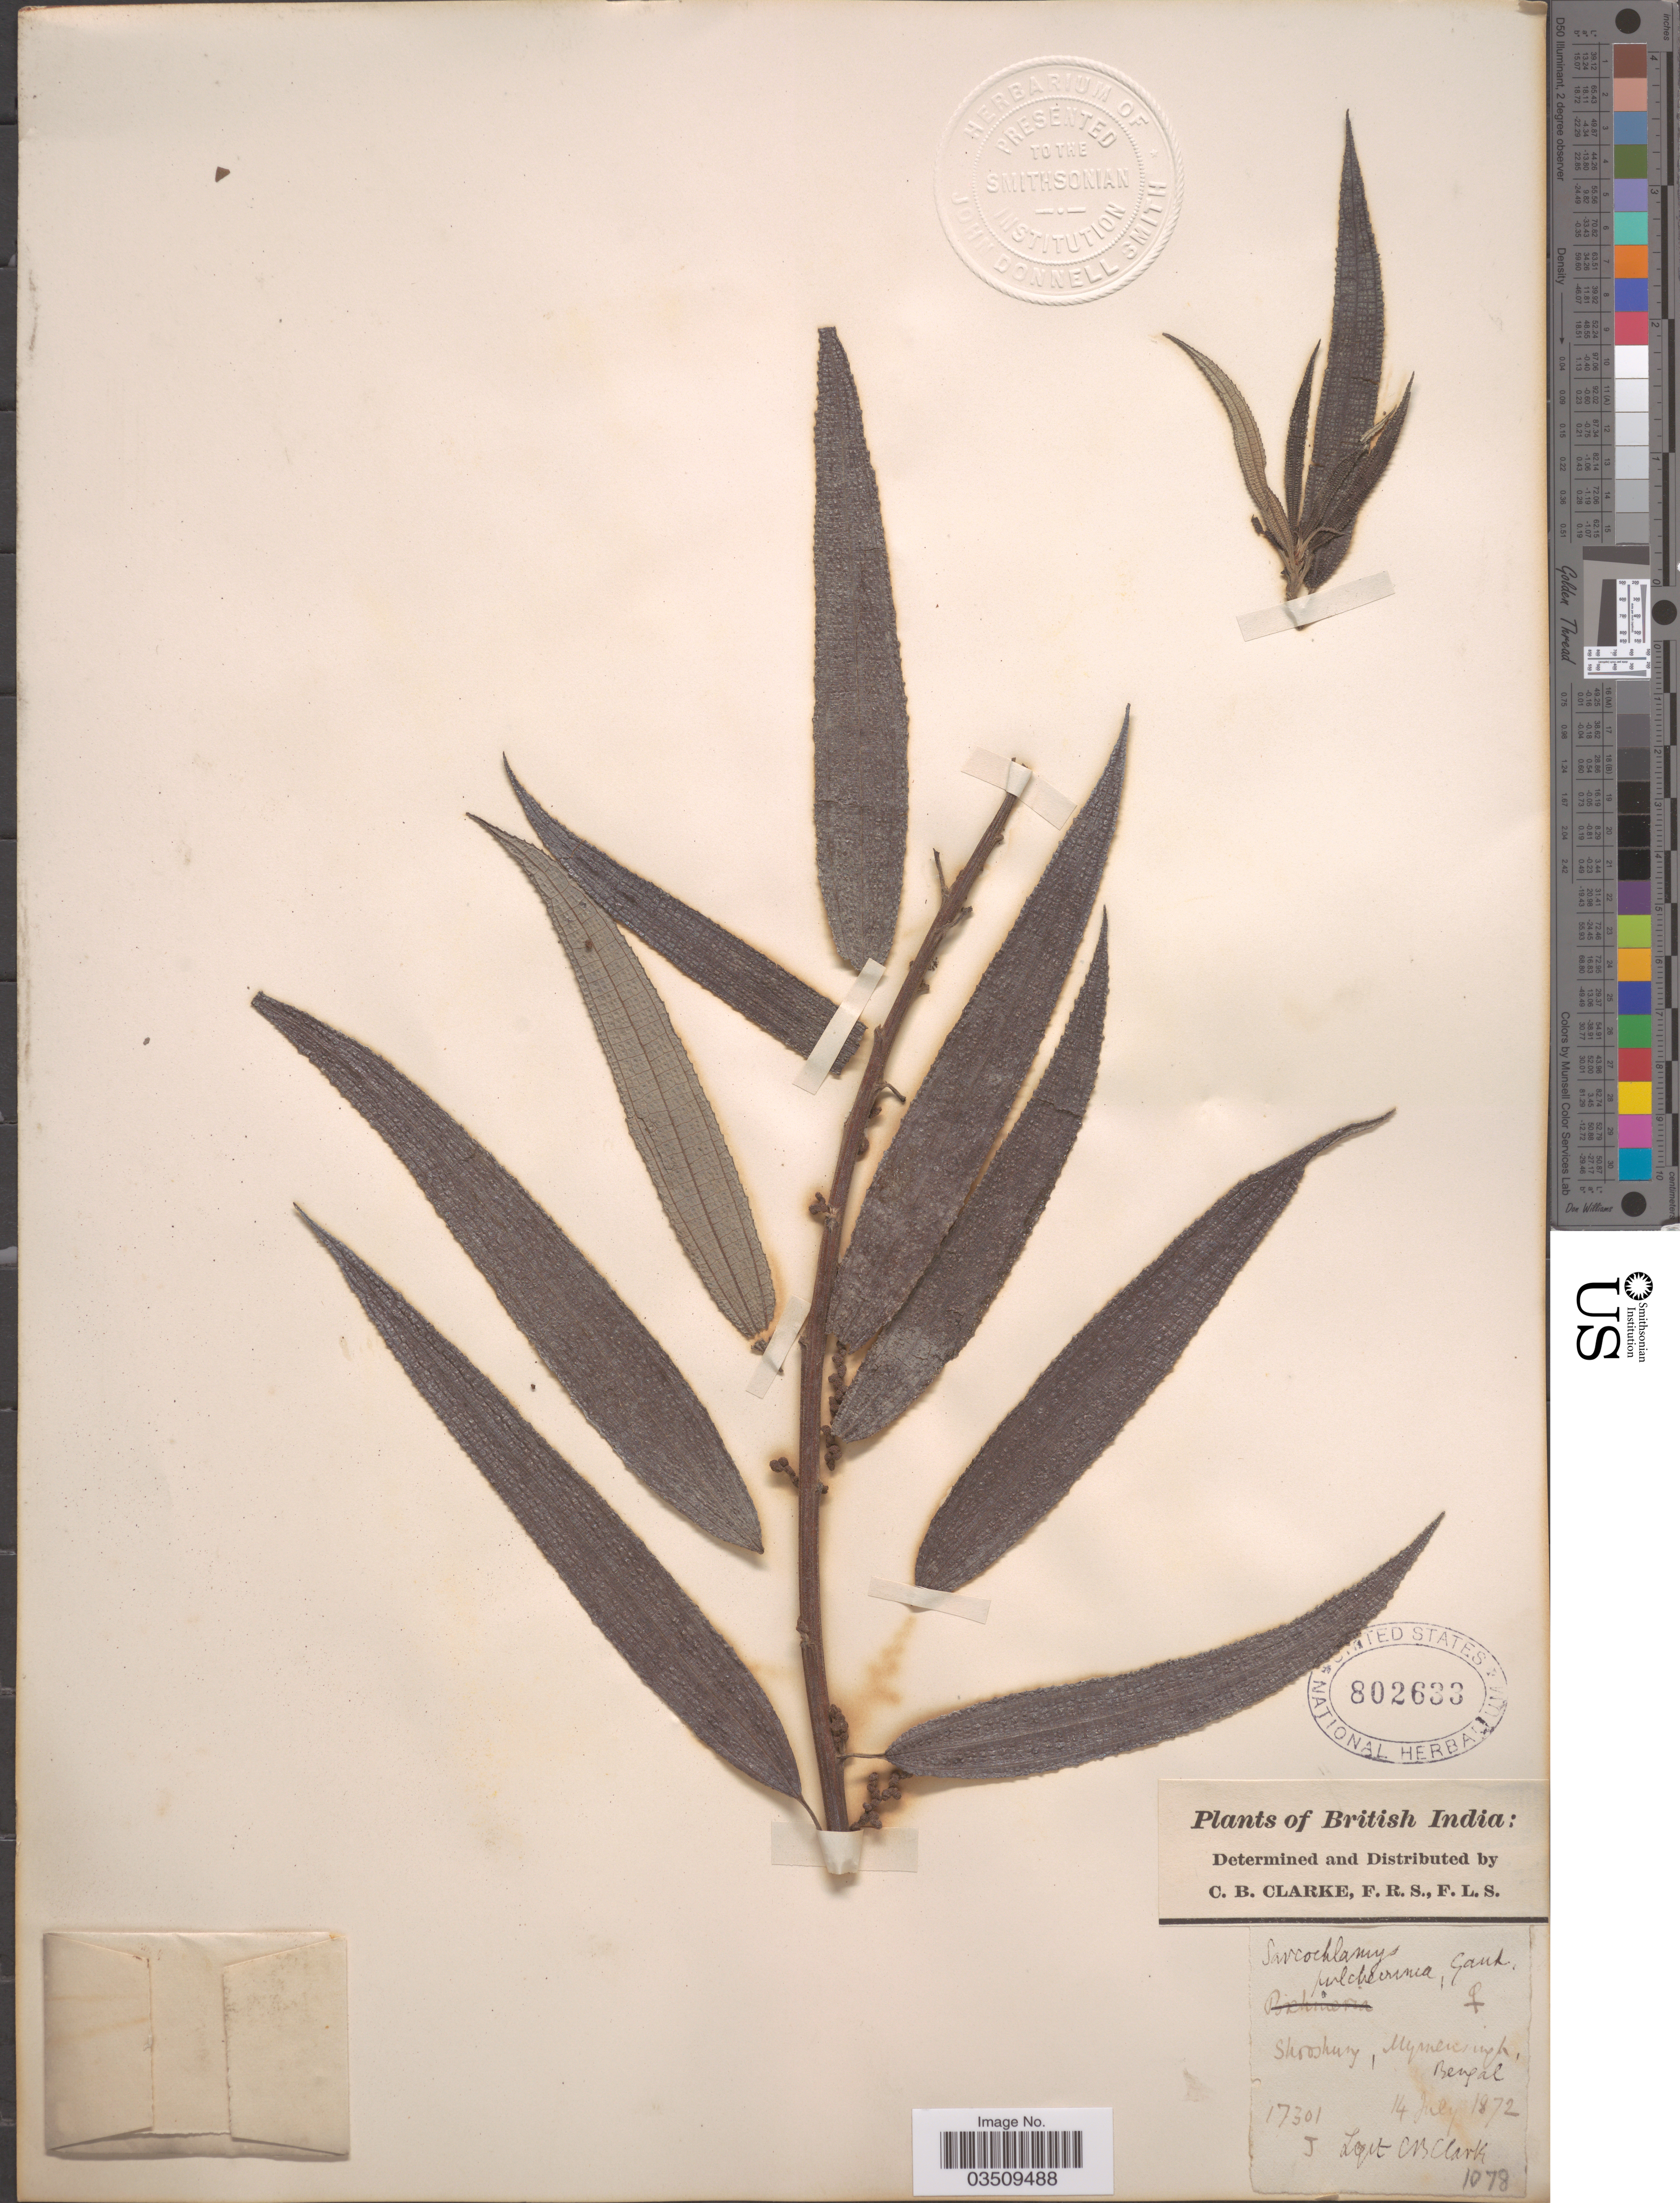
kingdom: Plantae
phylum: Tracheophyta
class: Magnoliopsida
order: Rosales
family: Urticaceae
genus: Sarcochlamys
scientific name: Sarcochlamys pulcherrima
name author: Gaudich.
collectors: C. B. Clarke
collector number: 17301F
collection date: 1872-07-14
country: Bangladesh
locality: British India. Shooshung, Mymensingh, Bengal.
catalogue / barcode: US 802633